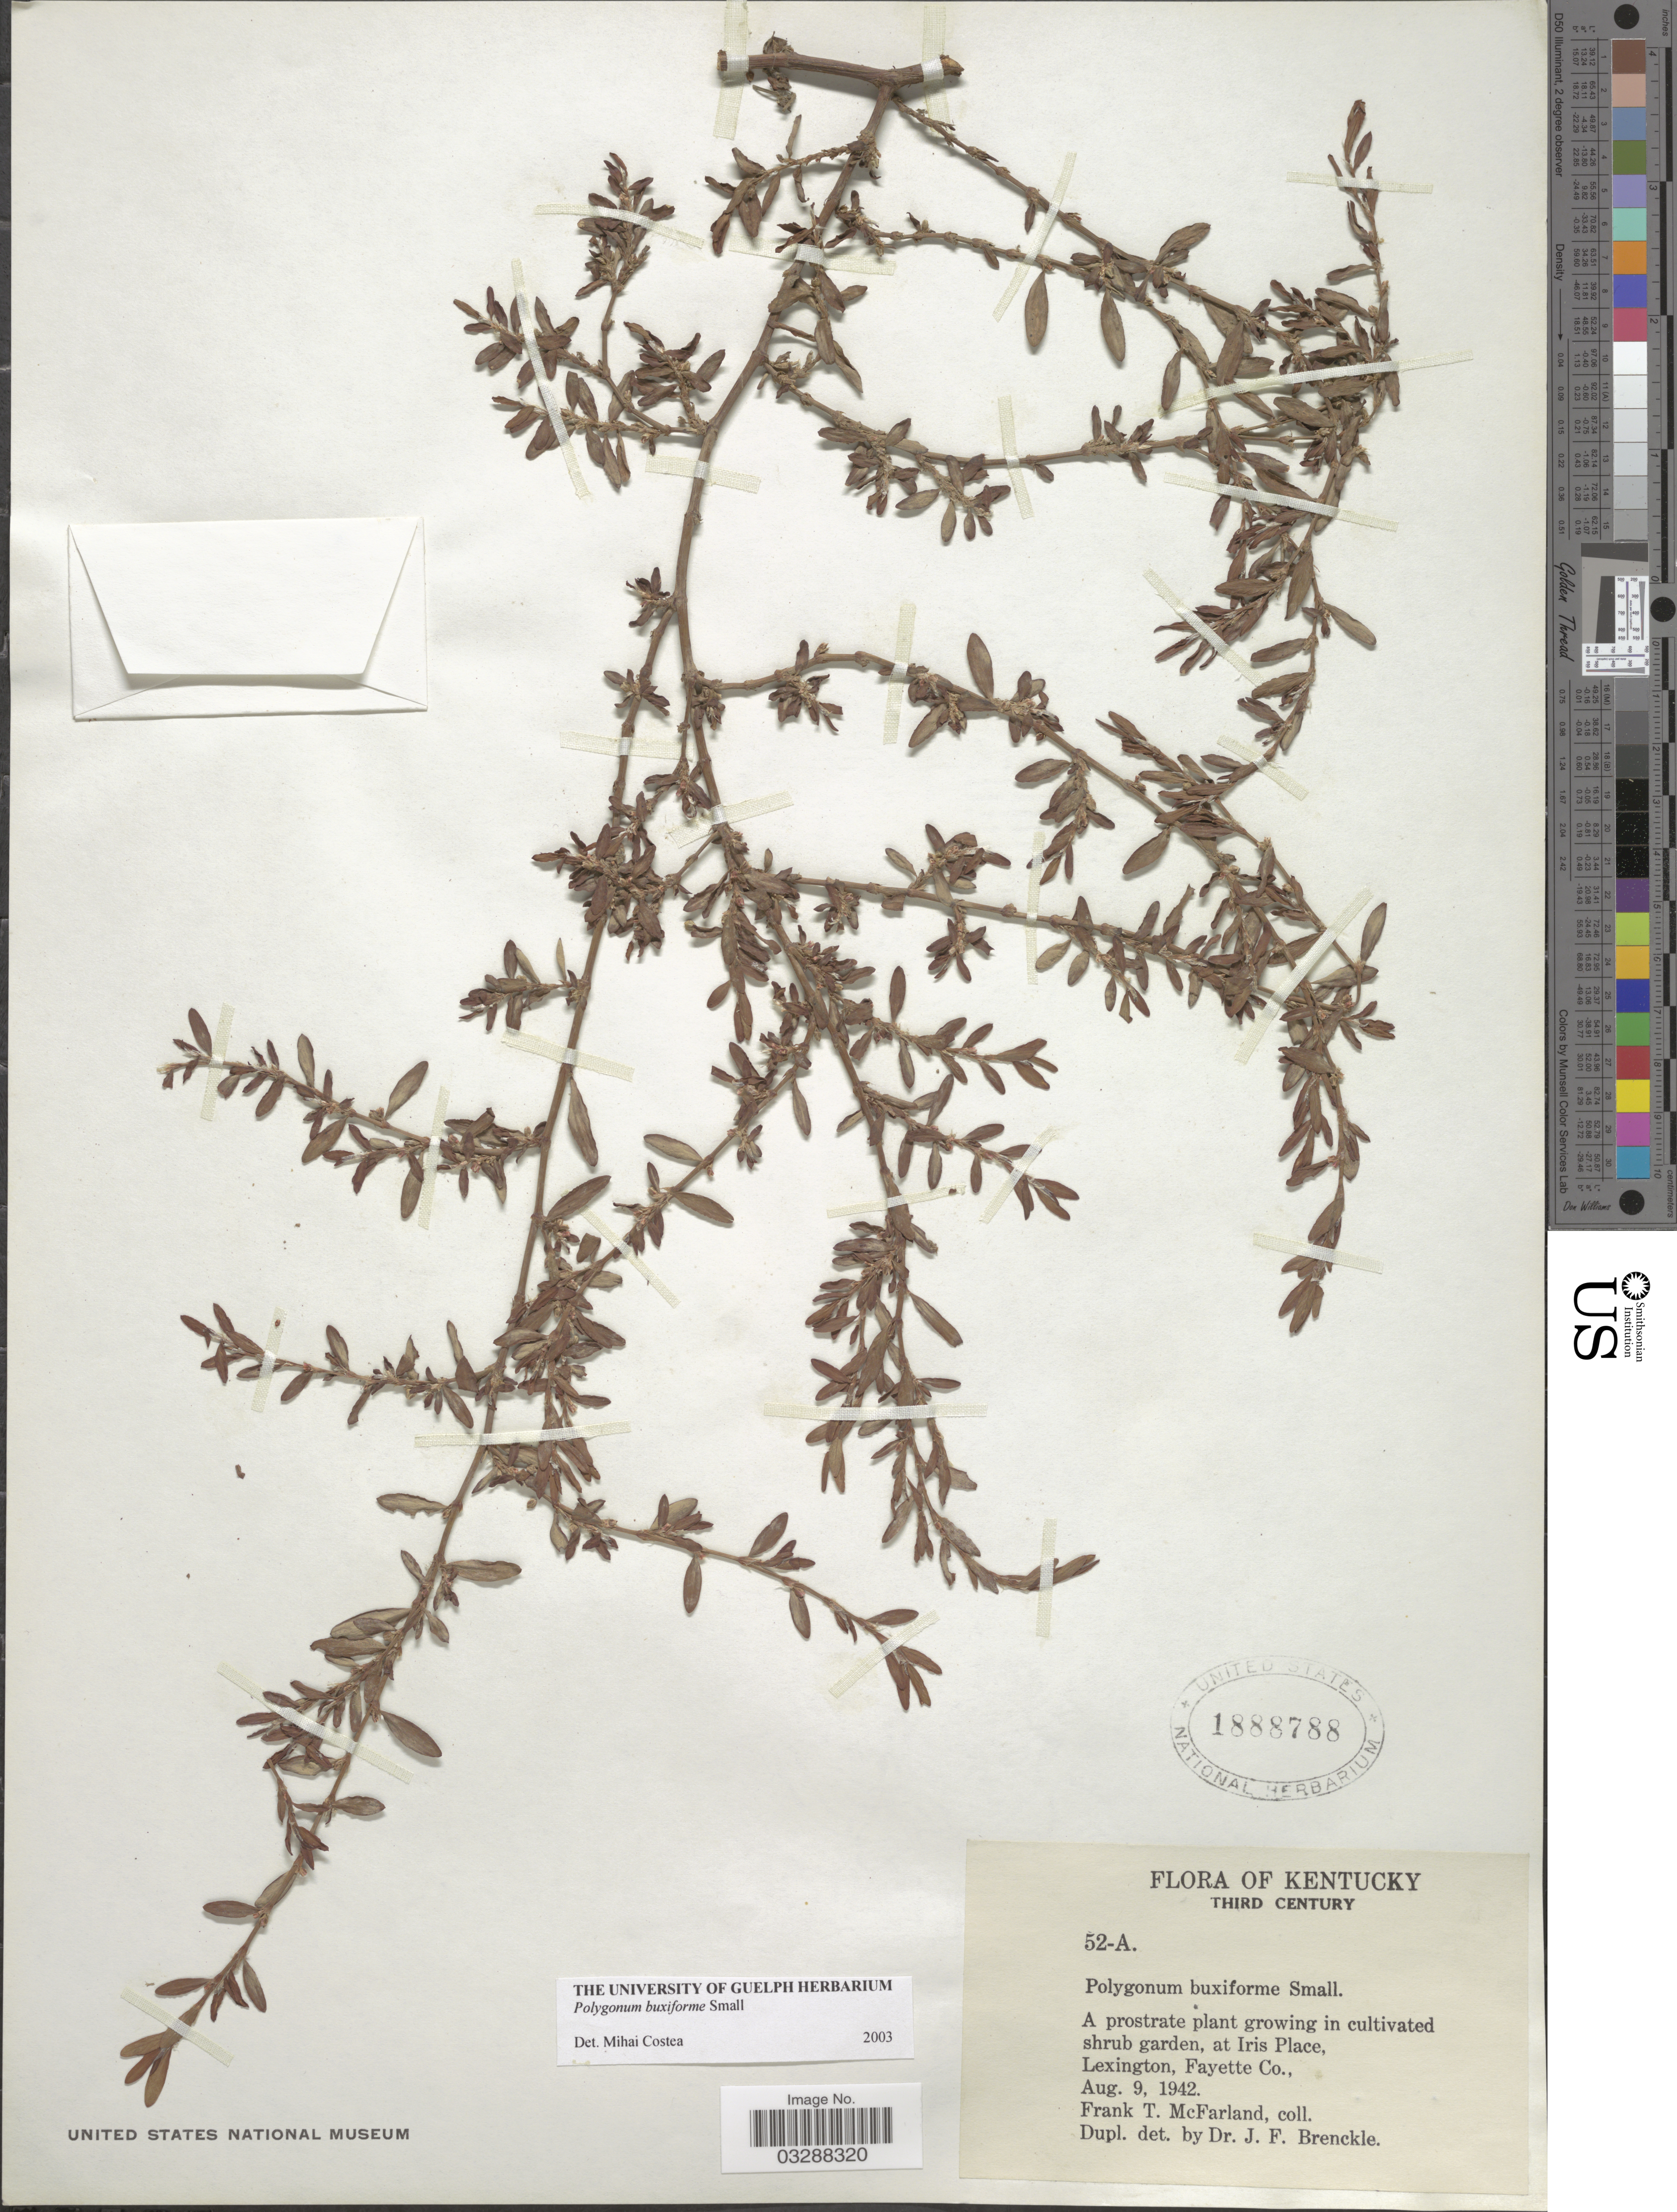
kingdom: Plantae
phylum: Tracheophyta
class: Magnoliopsida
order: Caryophyllales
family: Polygonaceae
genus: Polygonum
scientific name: Polygonum buxiforme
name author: Small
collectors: F. McFarland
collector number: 52-A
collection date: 1942-08-09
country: United States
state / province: Kentucky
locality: Iris Place, Lexington, Fayette Co.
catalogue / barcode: US 1888788